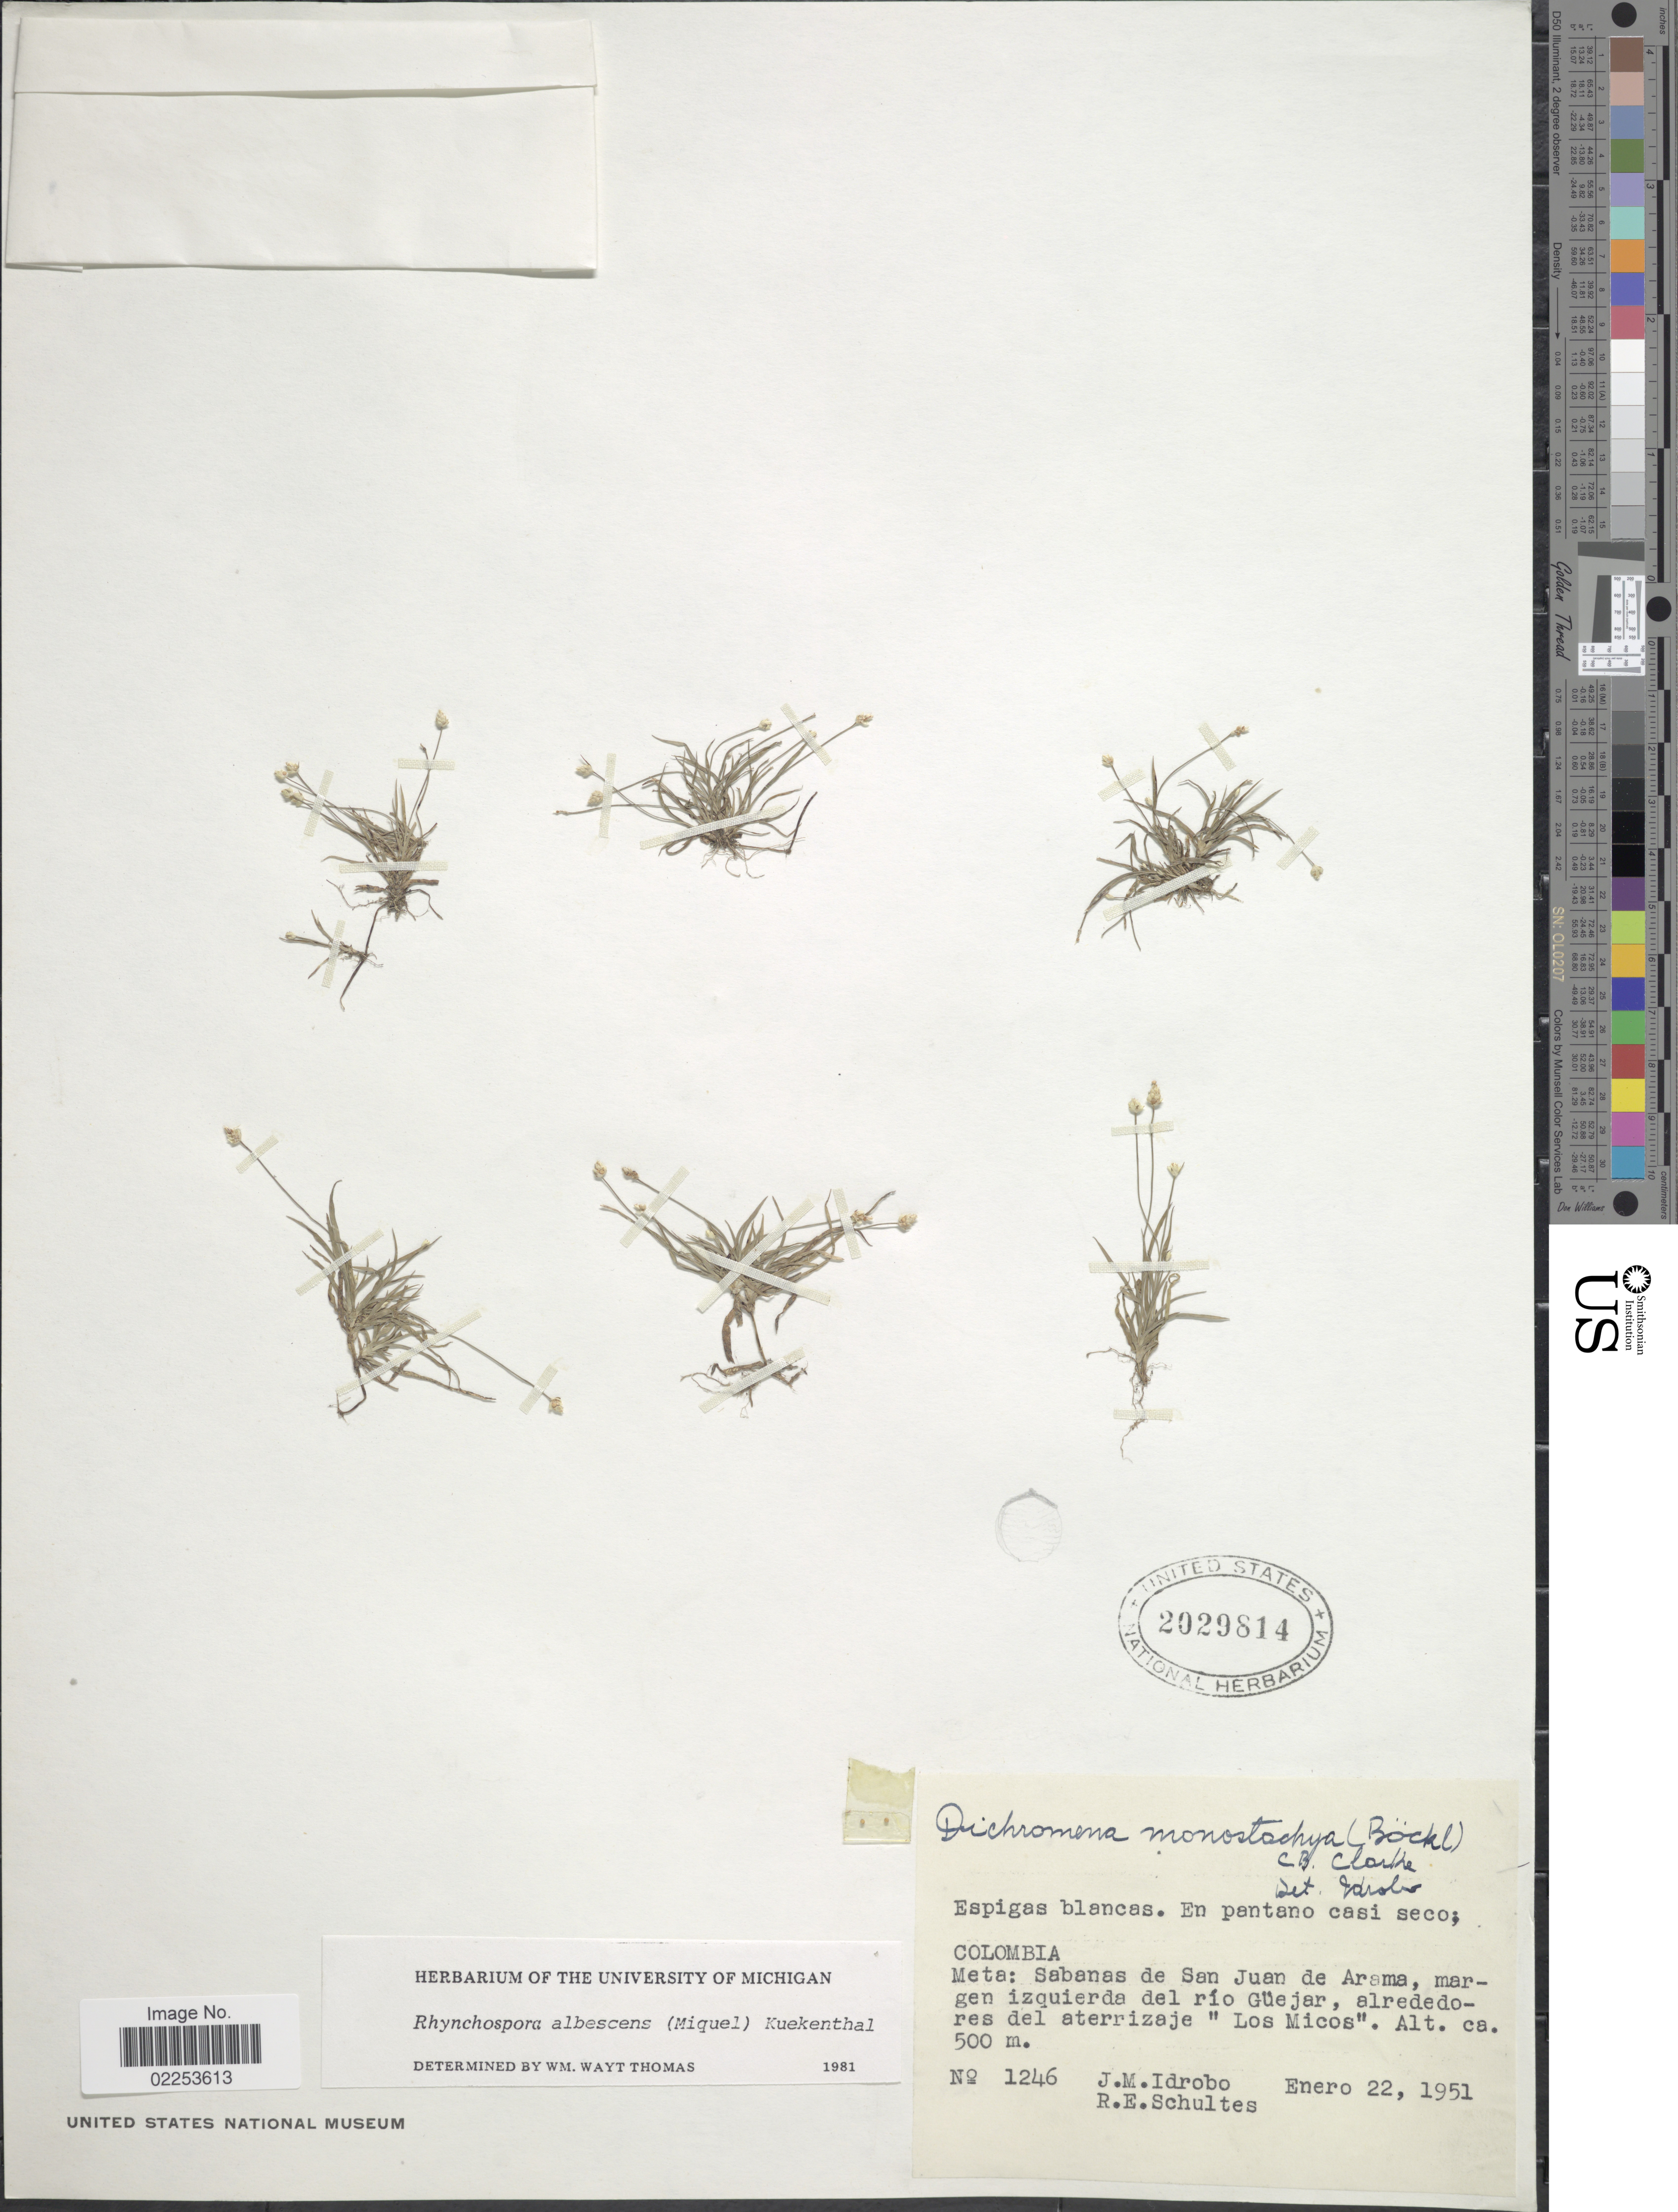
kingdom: Plantae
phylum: Tracheophyta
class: Liliopsida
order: Poales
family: Cyperaceae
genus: Rhynchospora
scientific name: Rhynchospora albescens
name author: (Miq.) Kük.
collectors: J. M. Idrobo & R. E. Schultes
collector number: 1246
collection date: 1951-01-22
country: Colombia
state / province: Meta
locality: Colombia, Meta: Sabanes de San Juan de Arama, margen izquerda del rio Guejar, alrededores del Aterrizaje "Los Micos".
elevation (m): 500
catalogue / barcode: US 2029814